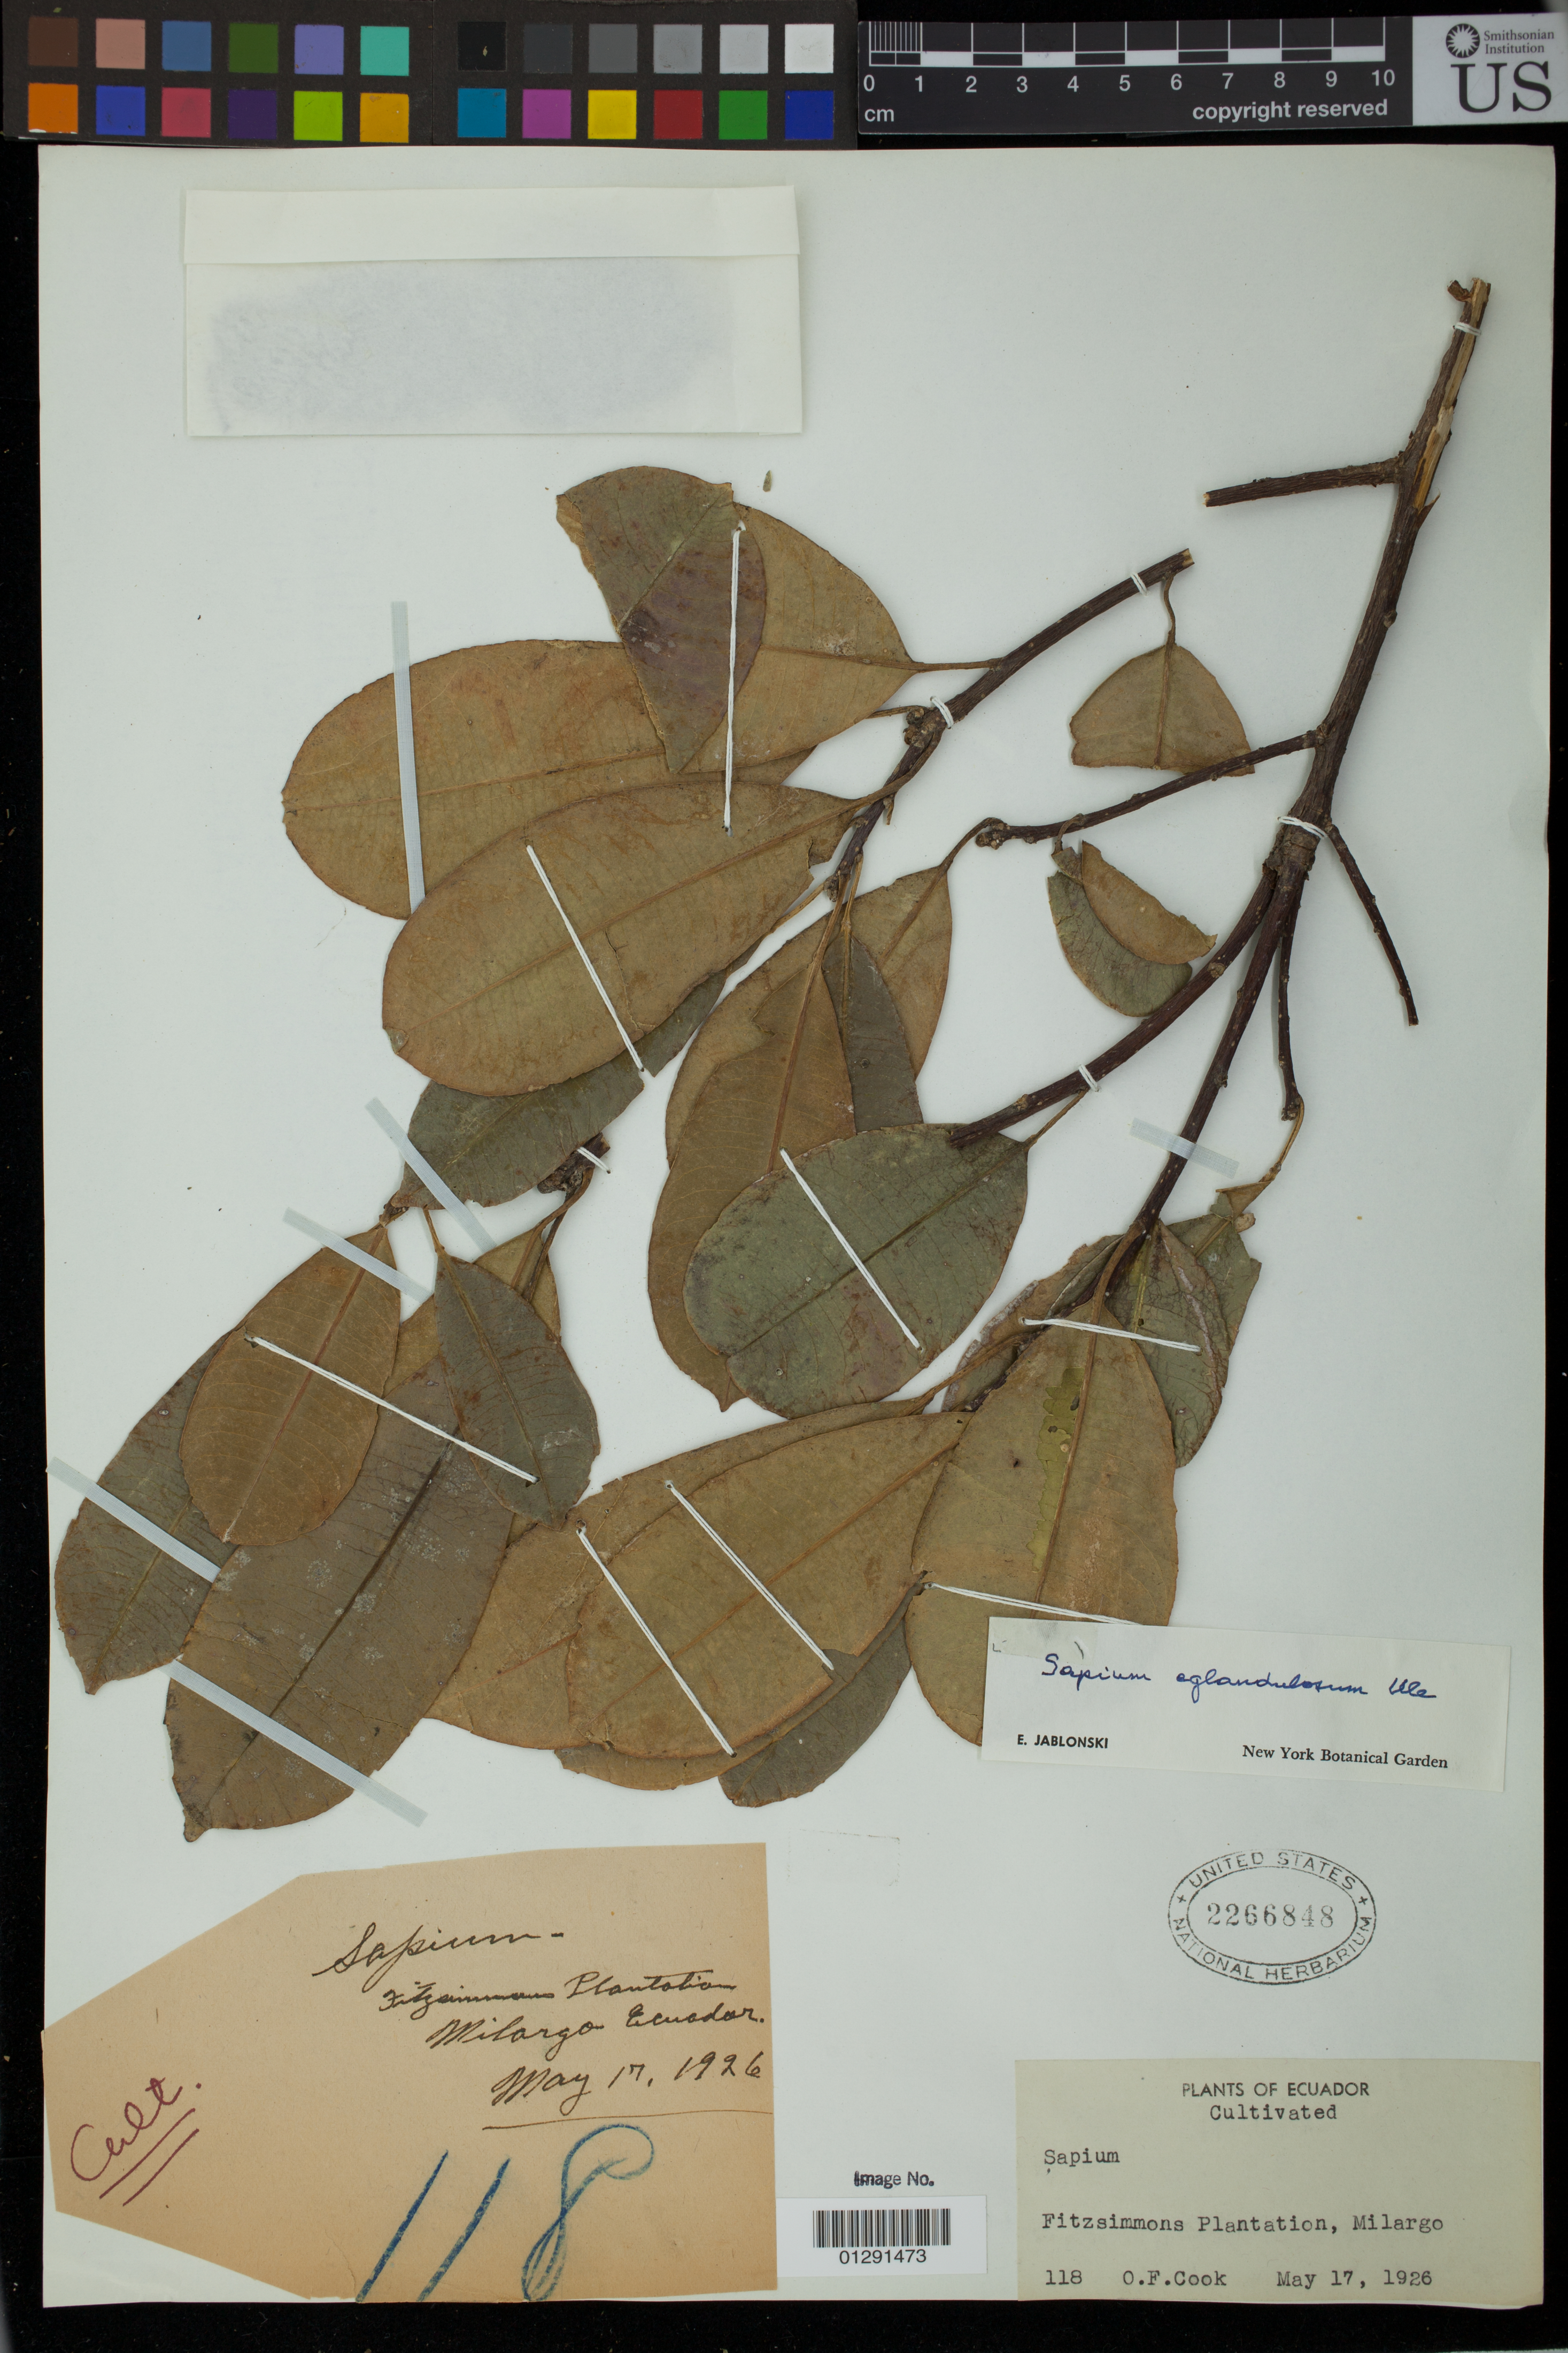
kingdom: Plantae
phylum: Tracheophyta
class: Magnoliopsida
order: Malpighiales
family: Euphorbiaceae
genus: Sapium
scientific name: Sapium lauriflorum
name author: (A. Rich.) Griseb.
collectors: O. F. Cook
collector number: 118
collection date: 1926-05-17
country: Ecuador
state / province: Guayas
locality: Fitzsimmons Plantation. Milagro.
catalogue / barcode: US 2266848